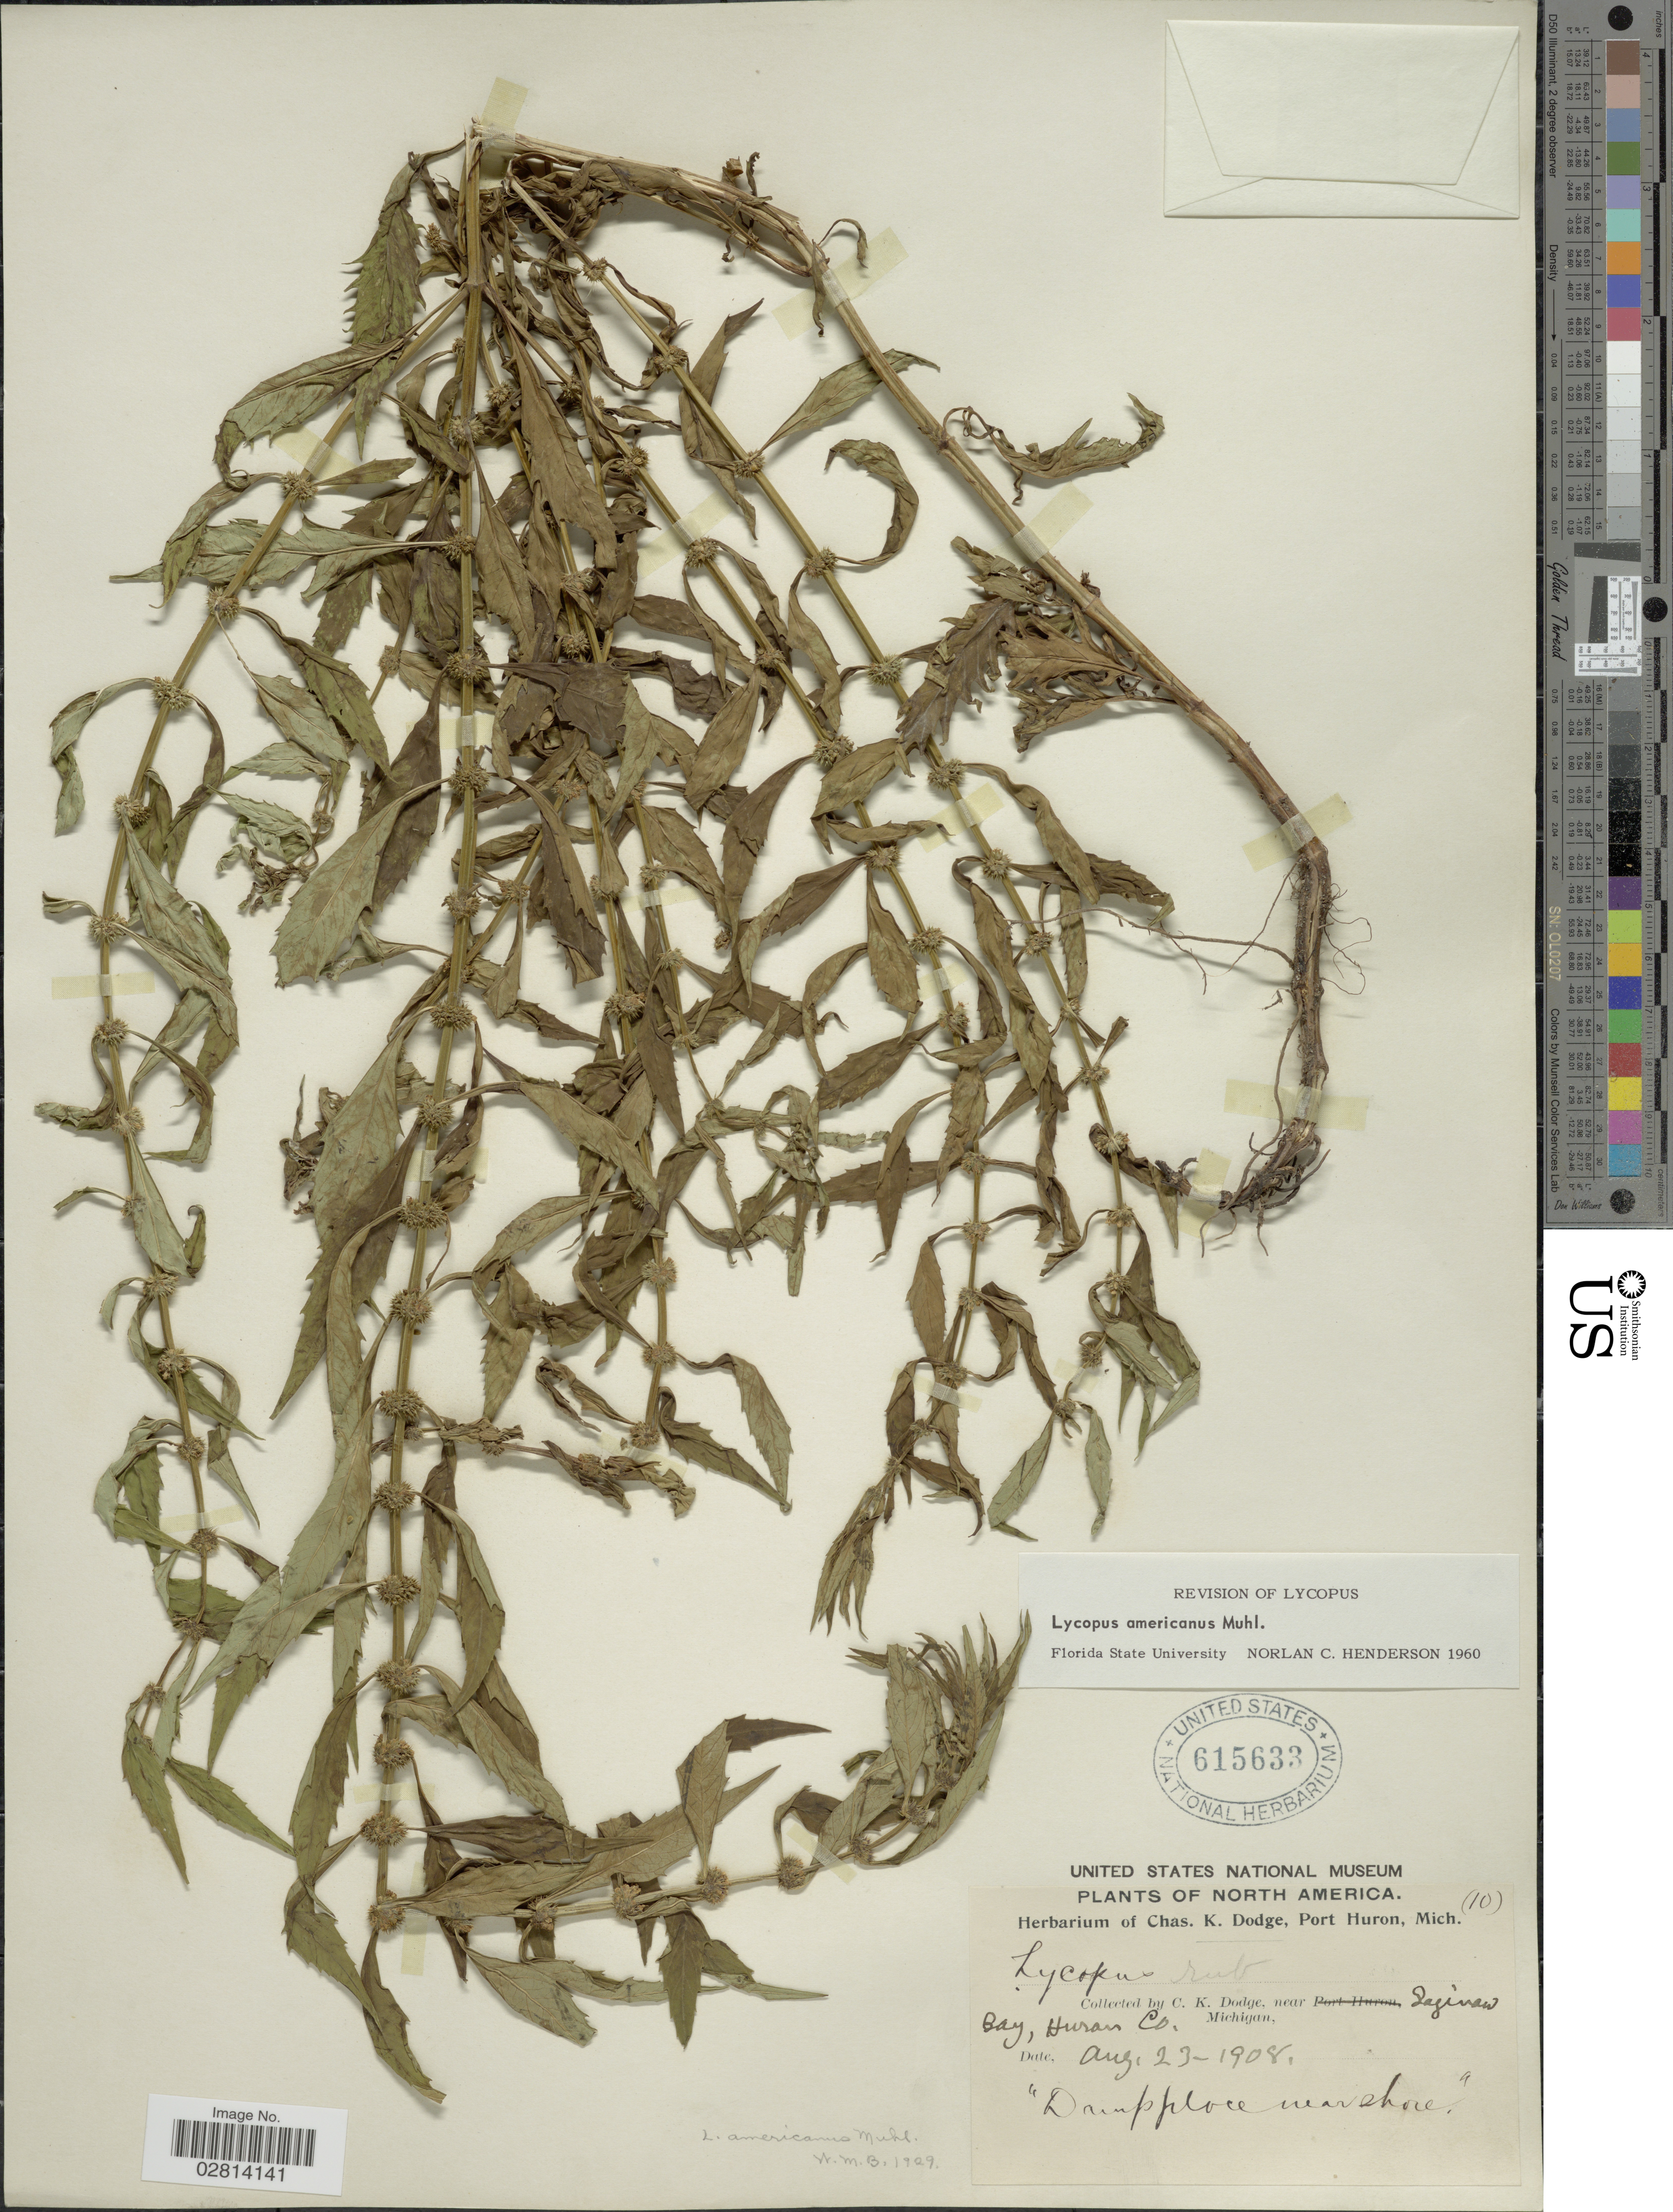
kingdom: Plantae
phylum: Tracheophyta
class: Magnoliopsida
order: Lamiales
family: Lamiaceae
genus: Lycopus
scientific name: Lycopus americanus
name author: Muhl. ex W.P.C. Barton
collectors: C. K. Dodge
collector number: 10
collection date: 1908-08-23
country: United States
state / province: Michigan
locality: Near Lagina Bay, Huron Co., Michigan.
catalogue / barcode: US 615633